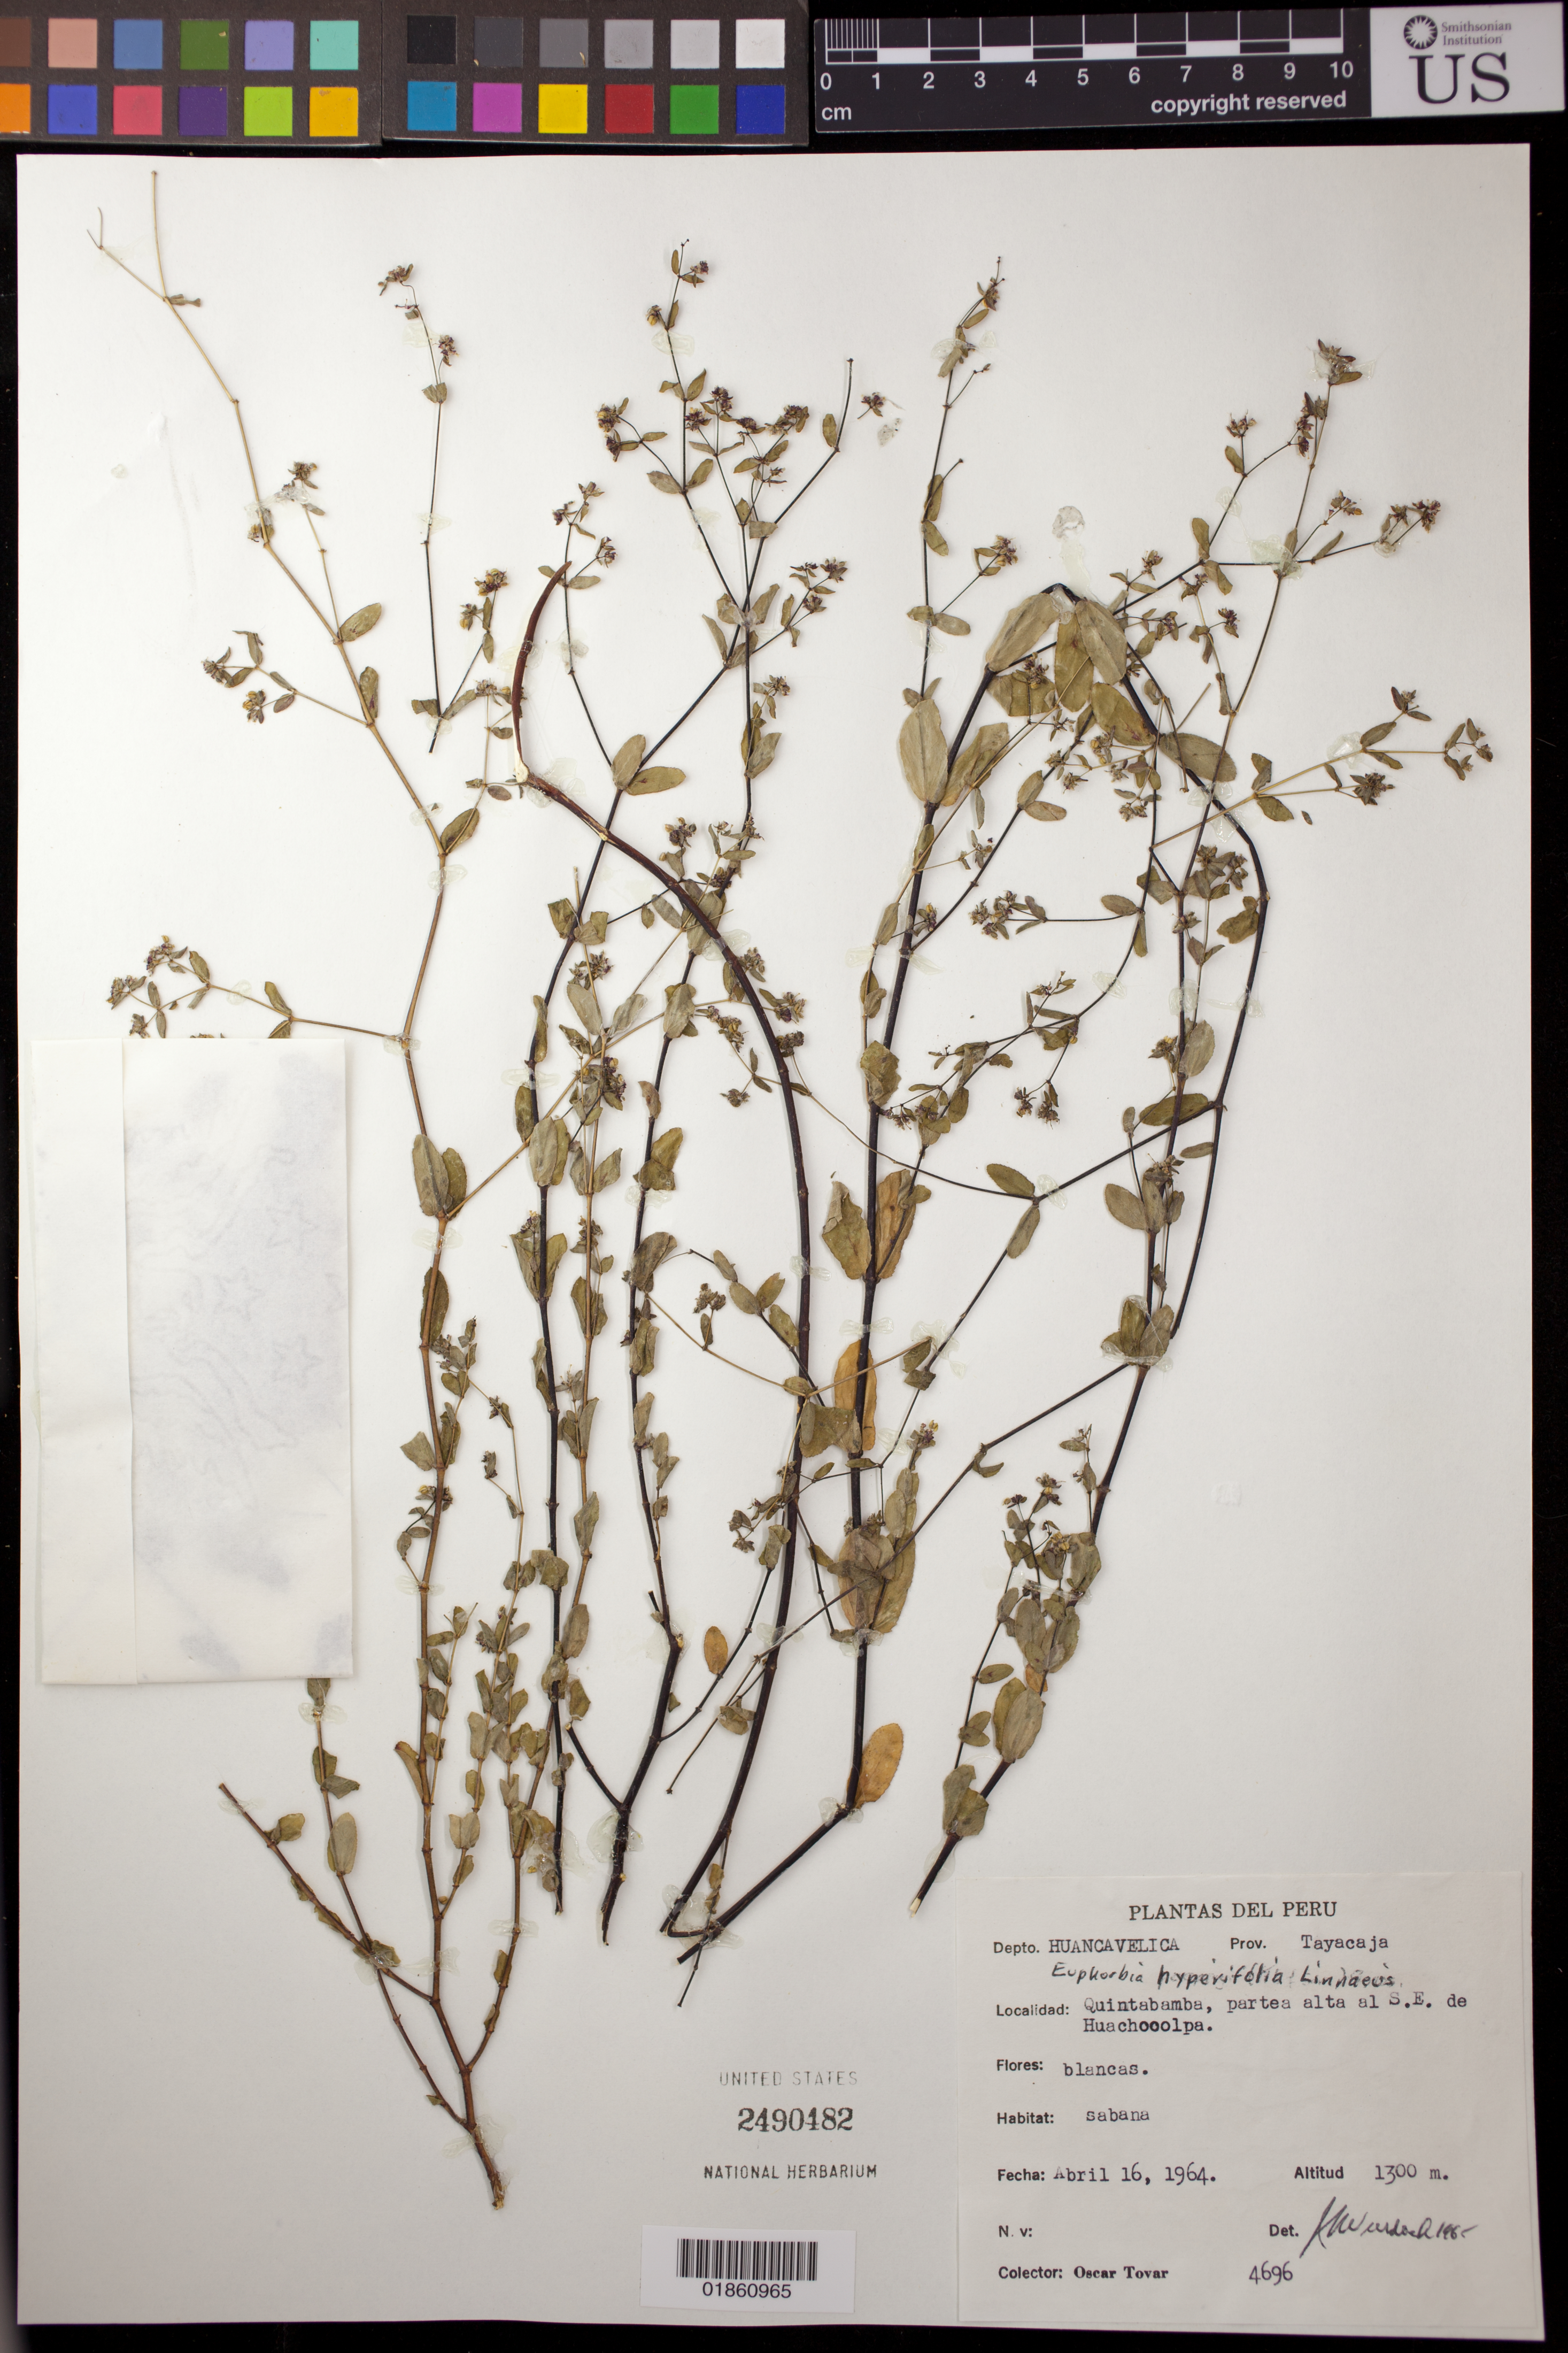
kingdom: Plantae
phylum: Tracheophyta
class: Magnoliopsida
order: Malpighiales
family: Euphorbiaceae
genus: Euphorbia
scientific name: Euphorbia hypericifolia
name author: L.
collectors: Ó. Tovar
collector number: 4696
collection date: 1964-04-16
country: Peru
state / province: Huancavelica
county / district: Tayacaja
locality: Prov. Tayacaja, Quintabamba, partea alta al S.E. de Huachocolpa.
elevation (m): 1300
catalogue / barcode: US 2490482